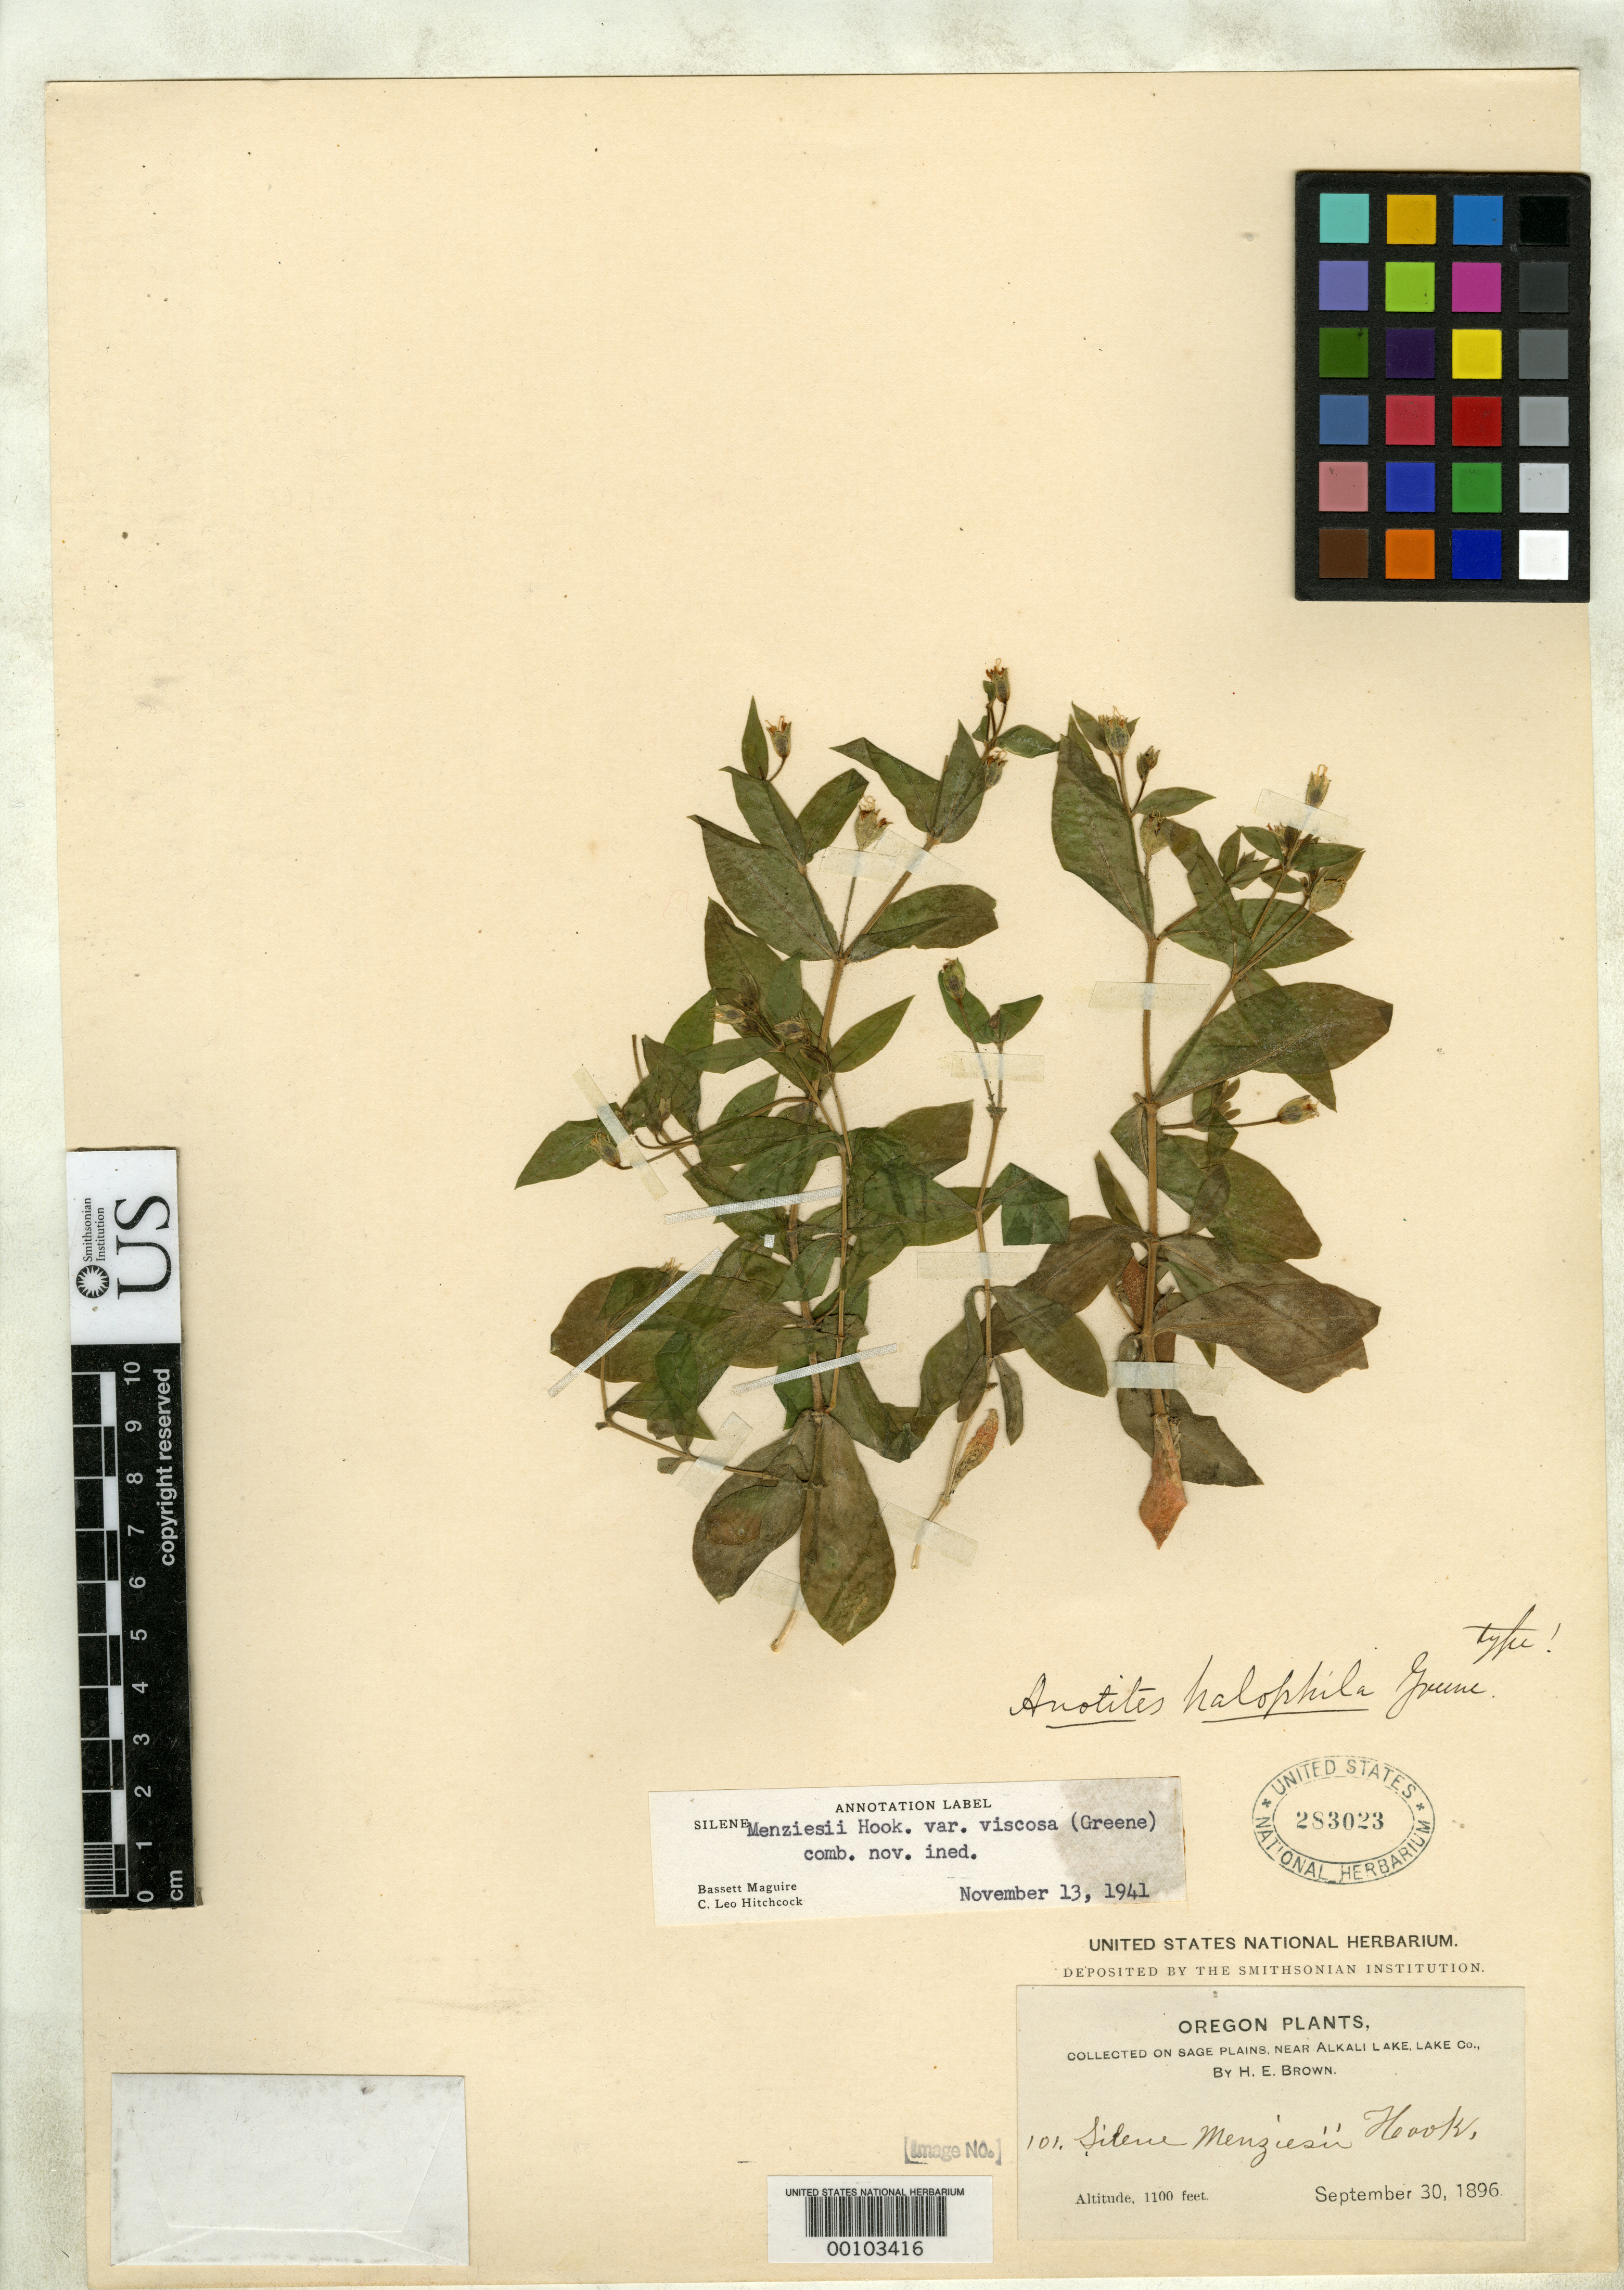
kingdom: Plantae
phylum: Tracheophyta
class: Magnoliopsida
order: Caryophyllales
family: Caryophyllaceae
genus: Anotites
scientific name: Anotites halophila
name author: Greene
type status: Holotype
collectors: H. E. Brown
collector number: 101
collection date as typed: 30 Sep 1896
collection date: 1896-09-30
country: United States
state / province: Oregon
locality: Alkali Lake.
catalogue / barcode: US 283023